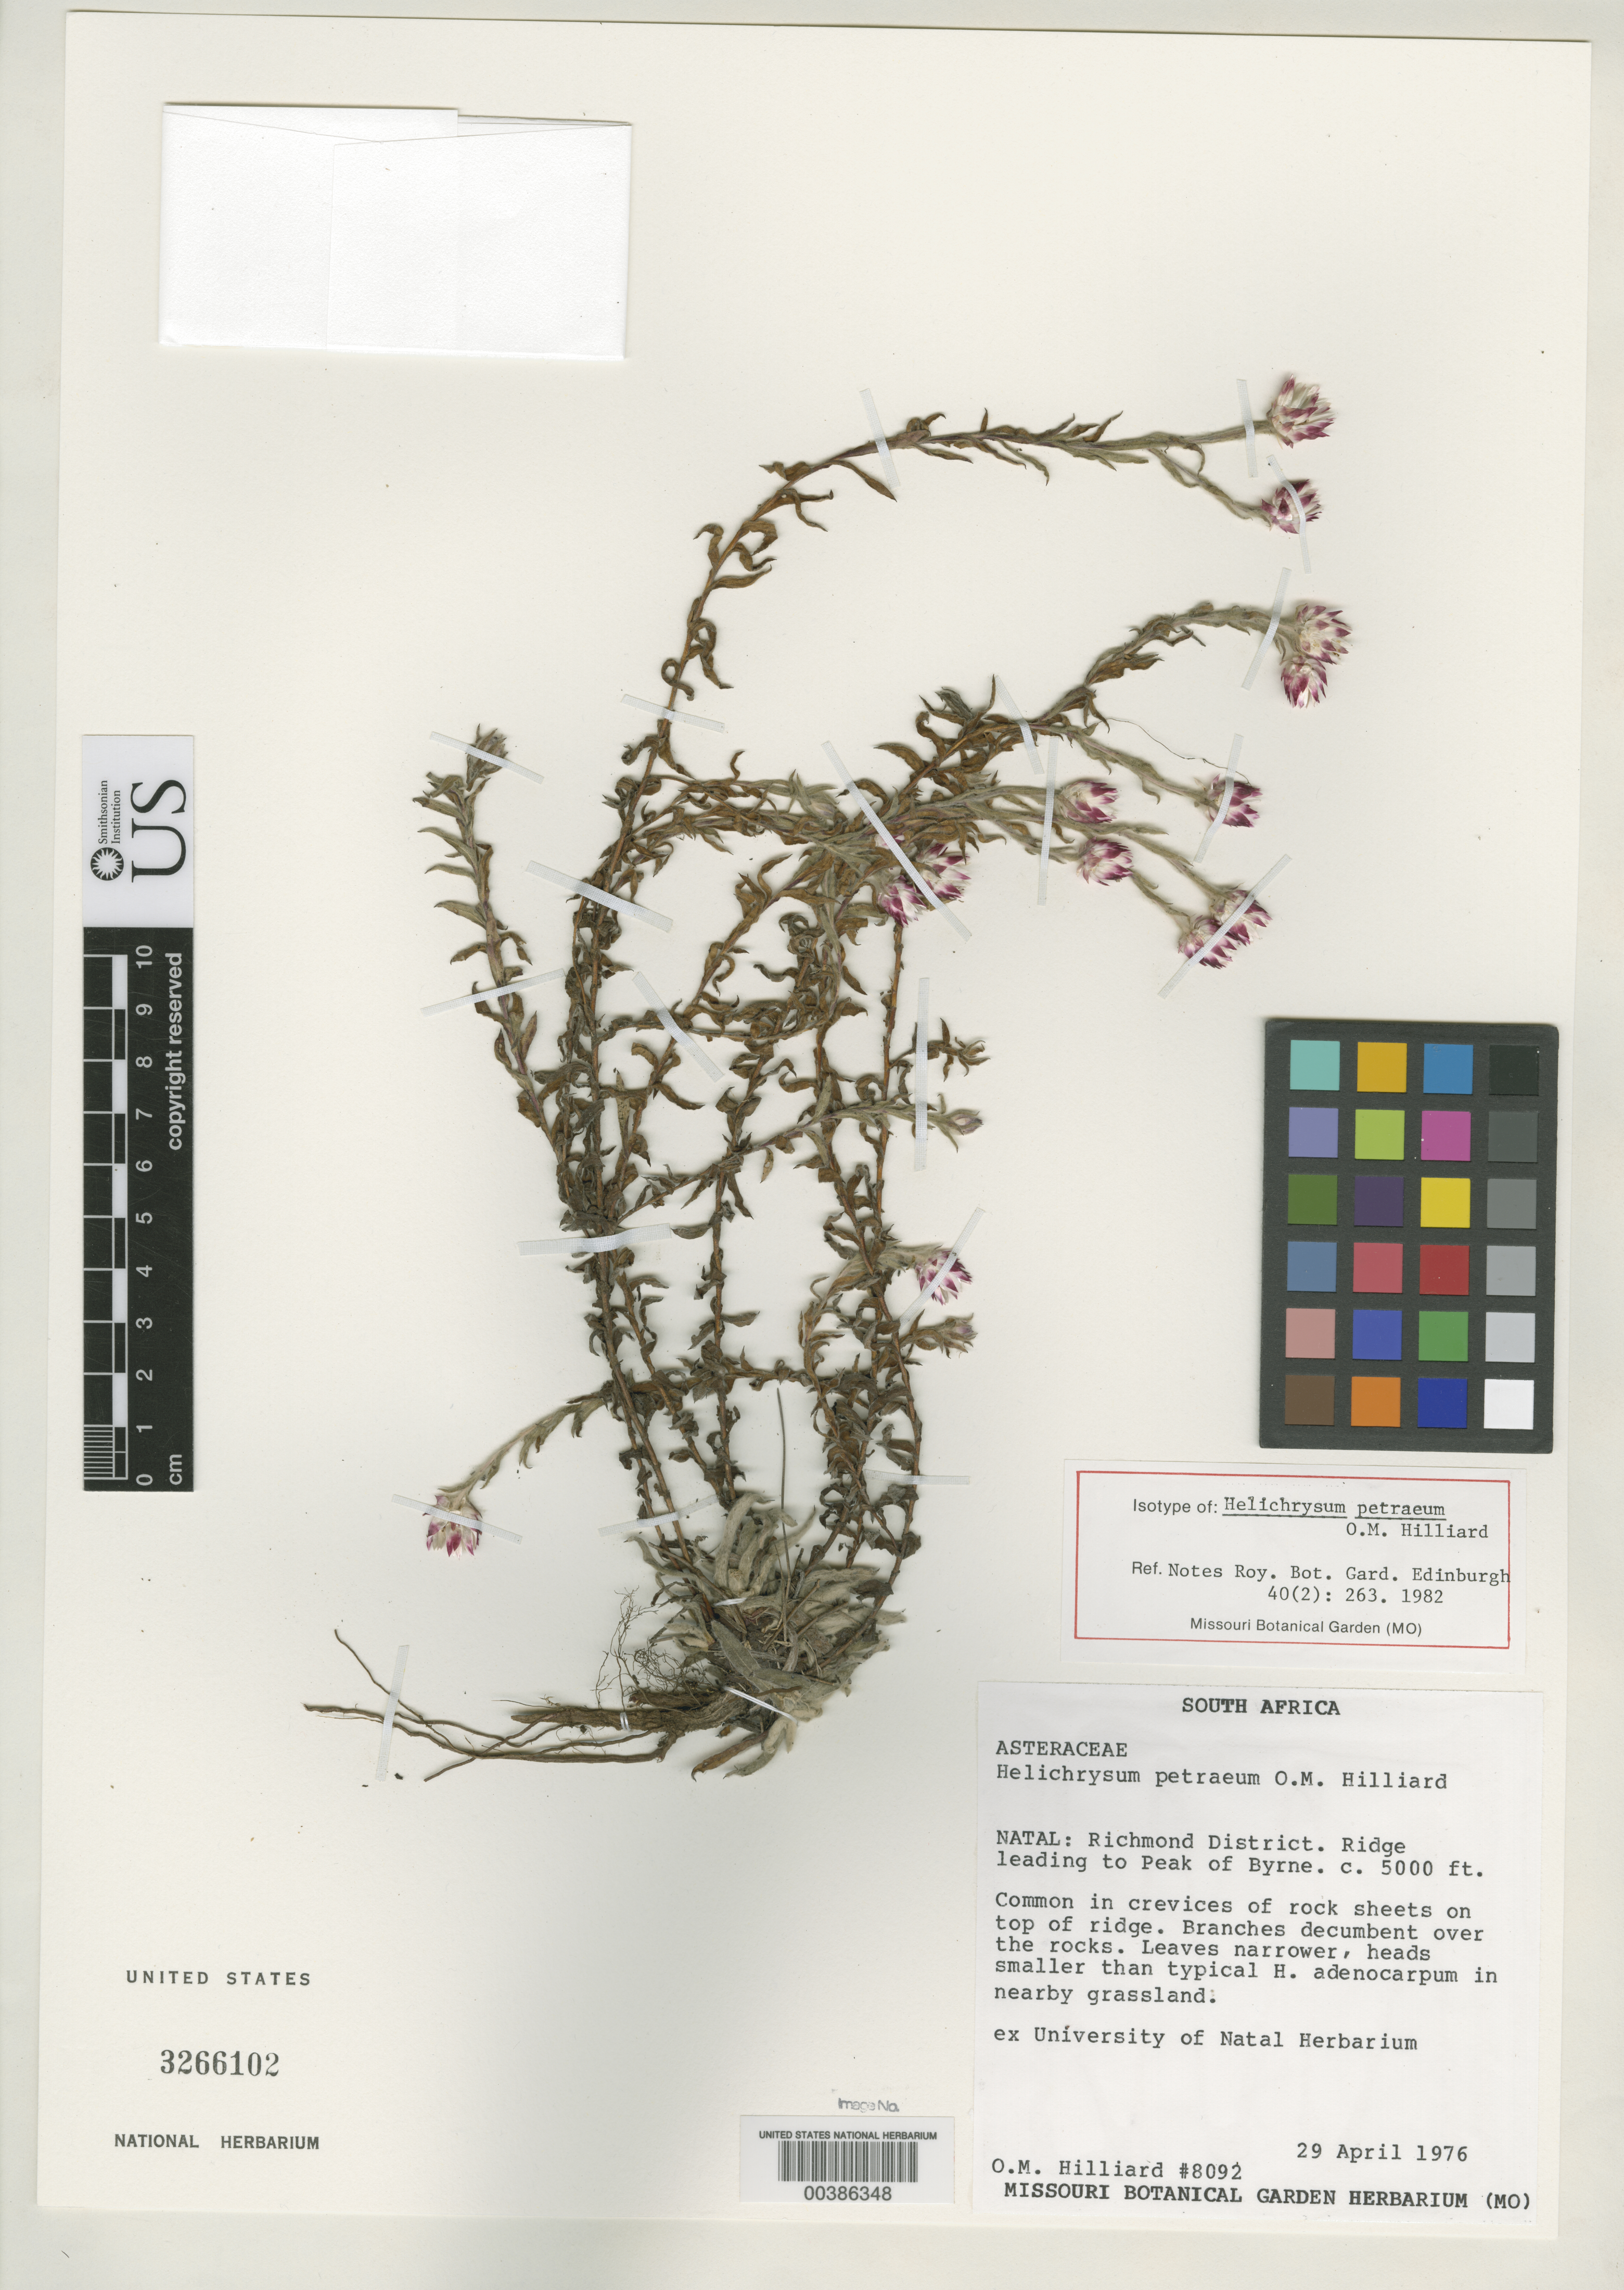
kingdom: Plantae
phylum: Tracheophyta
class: Magnoliopsida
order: Asterales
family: Asteraceae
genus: Helichrysum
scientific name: Helichrysum petraeum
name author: Hilliard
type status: Isotype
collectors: O. M. Hilliard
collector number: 8092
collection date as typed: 29 Apr 1976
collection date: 1976-04-29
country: South Africa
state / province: KwaZulu-Natal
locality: Ridge leading to peak of Byrne. Richmond.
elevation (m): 1524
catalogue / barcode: US 3266102